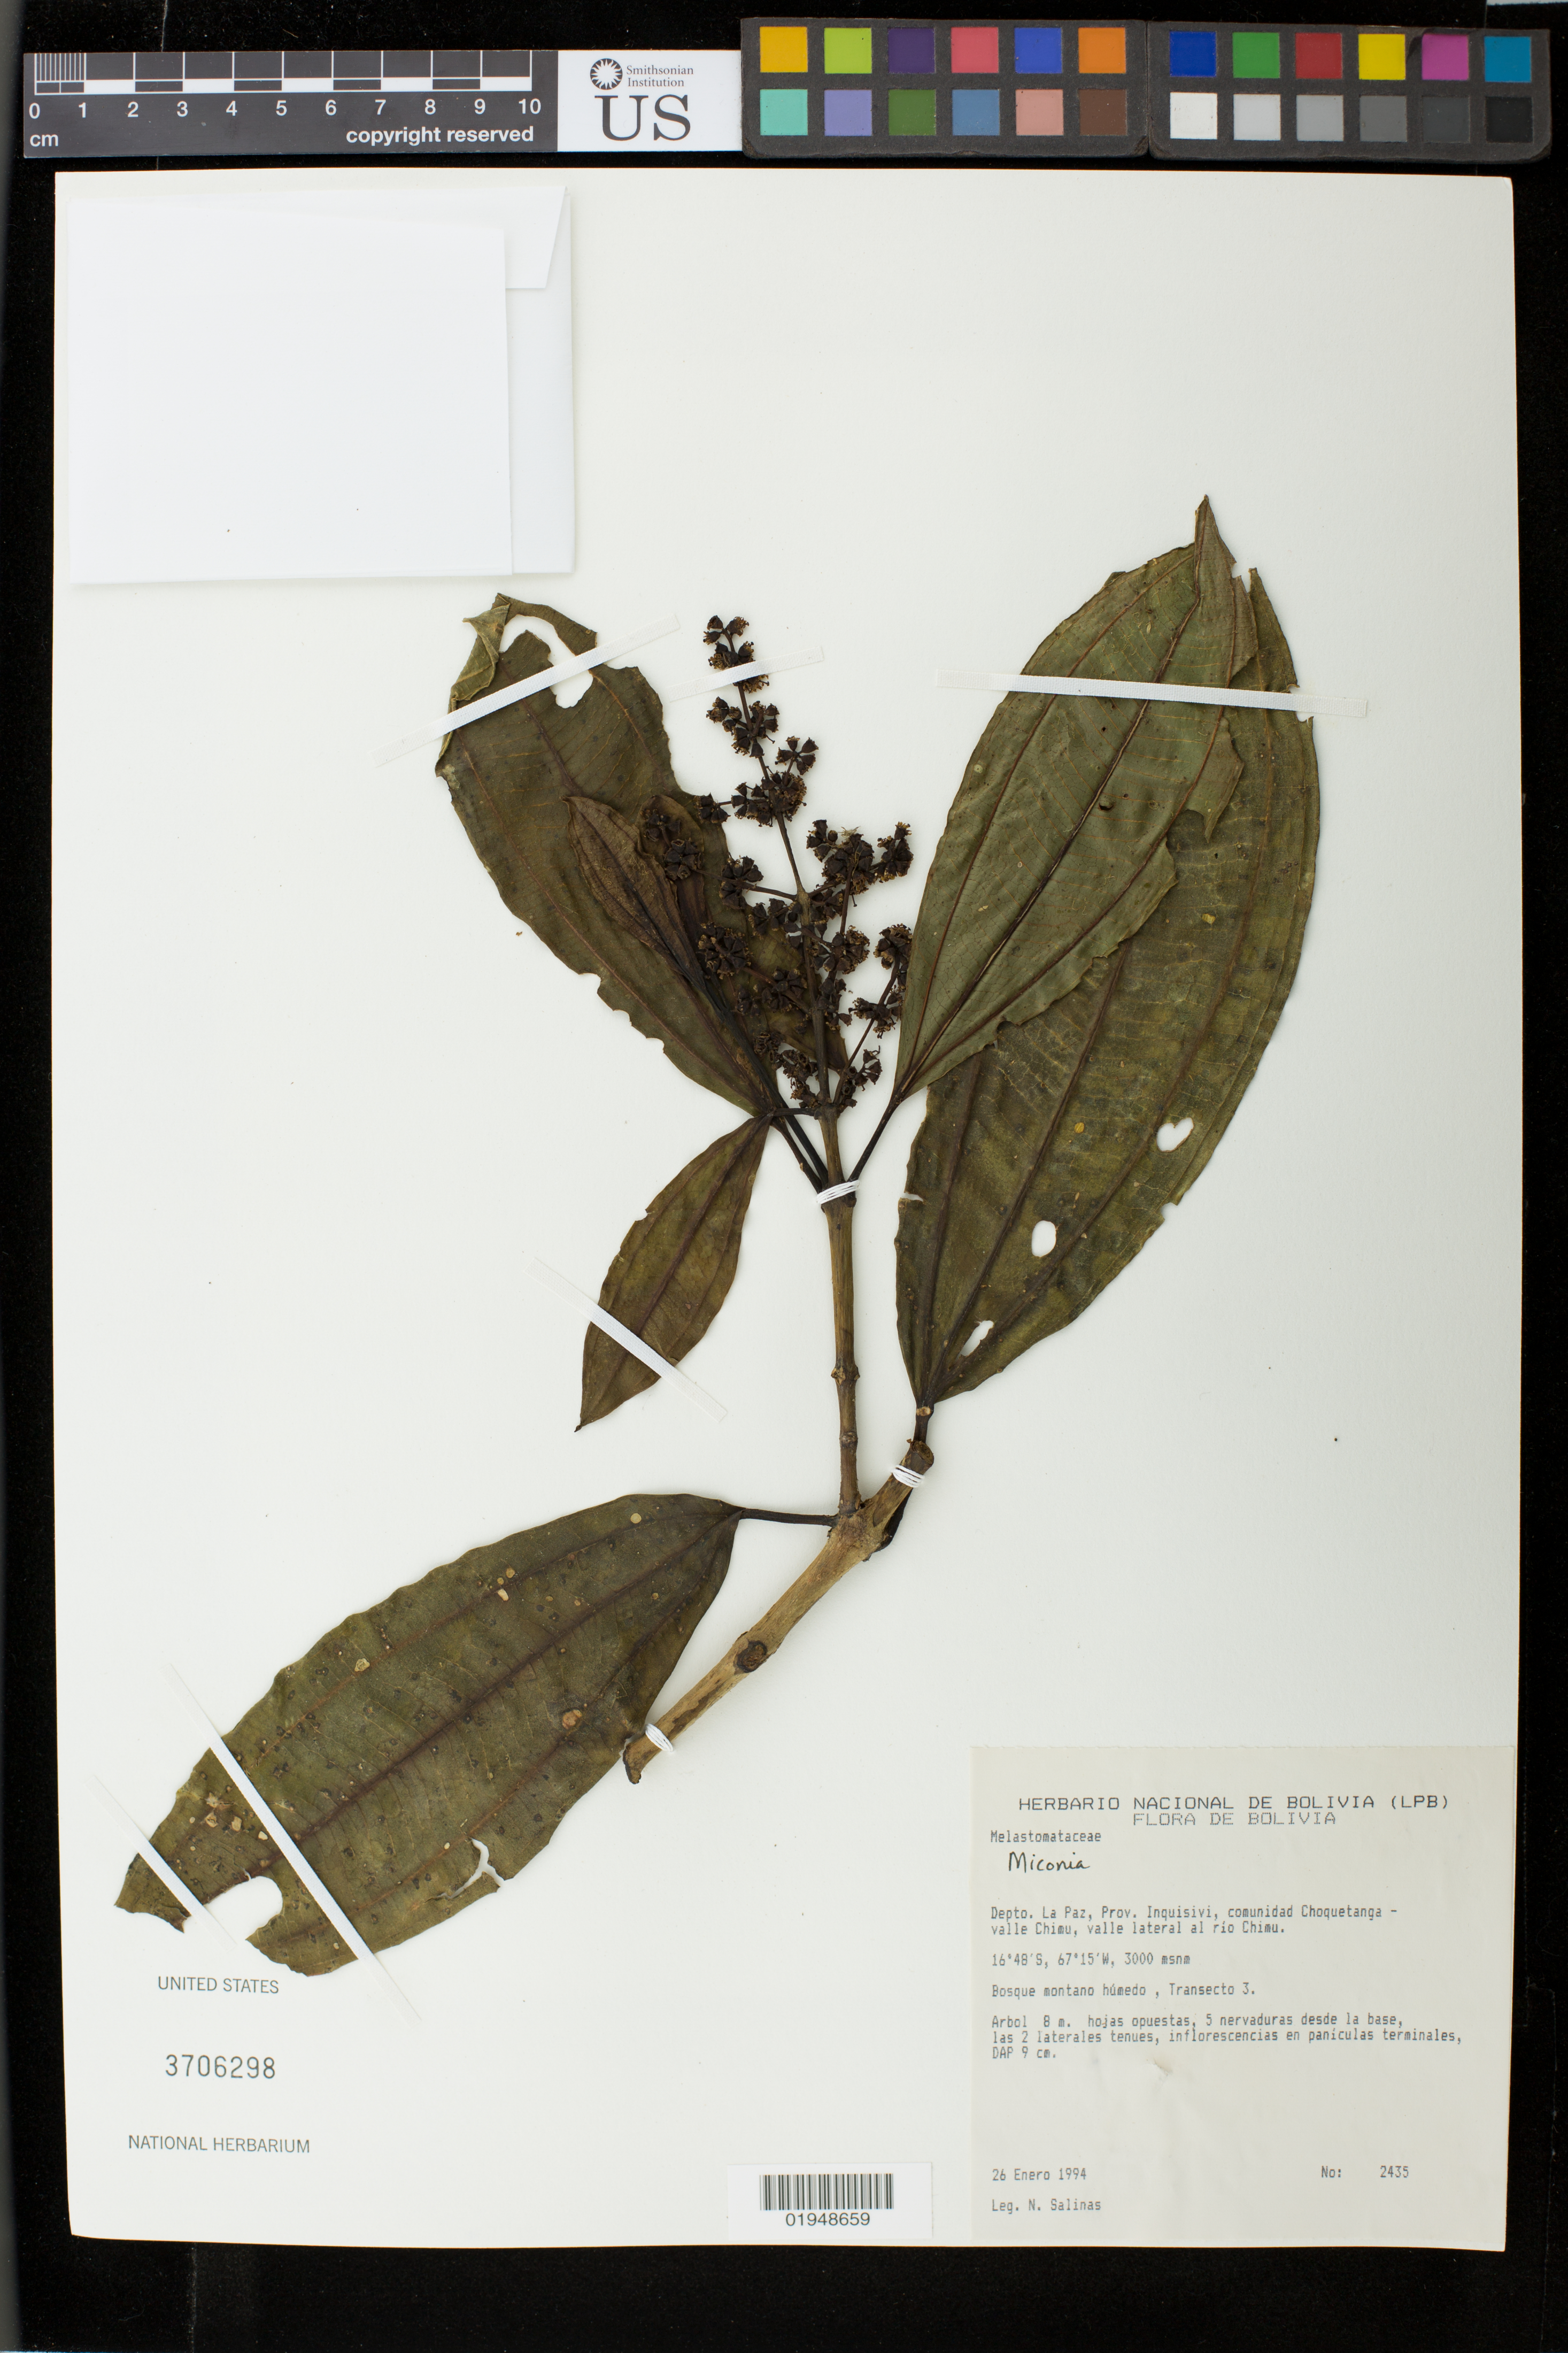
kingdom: Plantae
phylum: Tracheophyta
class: Magnoliopsida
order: Myrtales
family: Melastomataceae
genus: Miconia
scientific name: Miconia sp.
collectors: N. Salinas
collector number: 2435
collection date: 1994-01-26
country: Bolivia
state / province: La Paz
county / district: Inquisivi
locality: comunidad Choquetanga - valle Chimu, valle lateral al rio Chimu.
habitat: Humid montane forest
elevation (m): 3000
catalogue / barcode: US 3706298